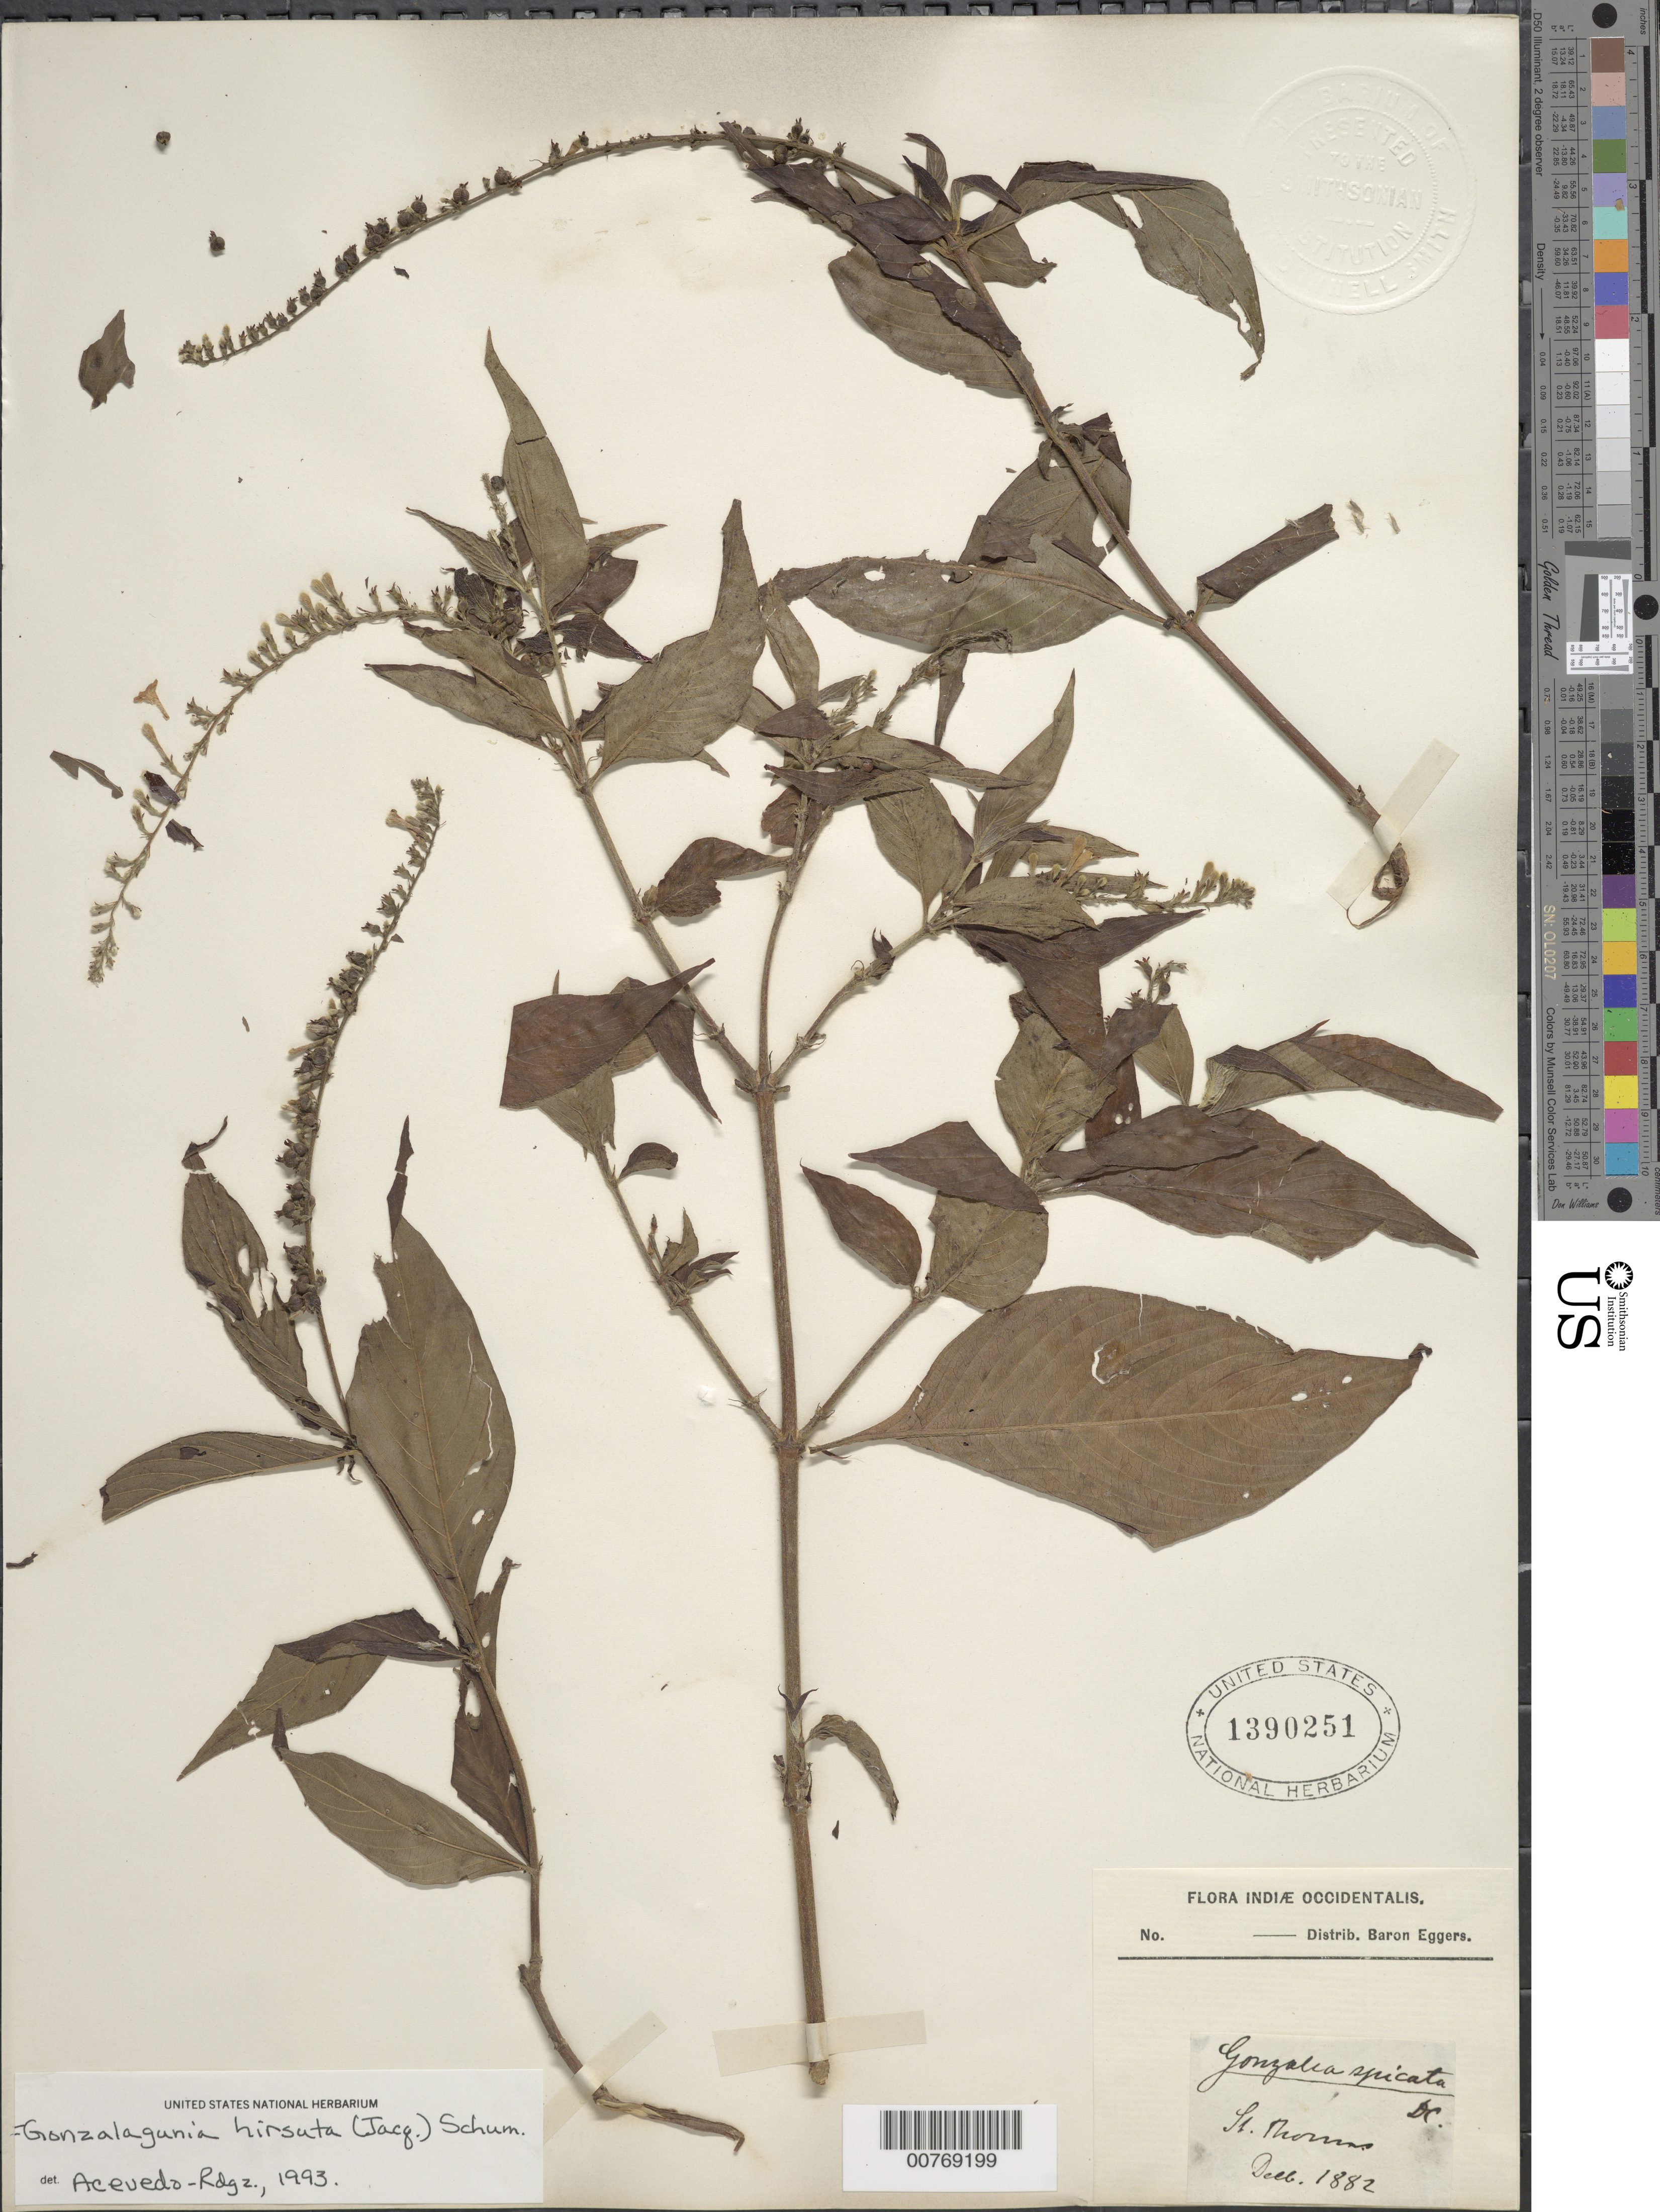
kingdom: Plantae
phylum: Tracheophyta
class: Magnoliopsida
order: Gentianales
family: Rubiaceae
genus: Gonzalagunia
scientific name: Gonzalagunia hirsuta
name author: (Jacq.) K. Schum.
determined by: Acevedo-Rodríguez, P., (BOT), Smithsonian Institution - National Museum of Natural History (UNITED STATES)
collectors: H. F. A. von Eggers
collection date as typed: Dec 1882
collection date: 1882-12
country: U.S. Virgin Islands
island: St. Thomas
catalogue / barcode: US 1390251